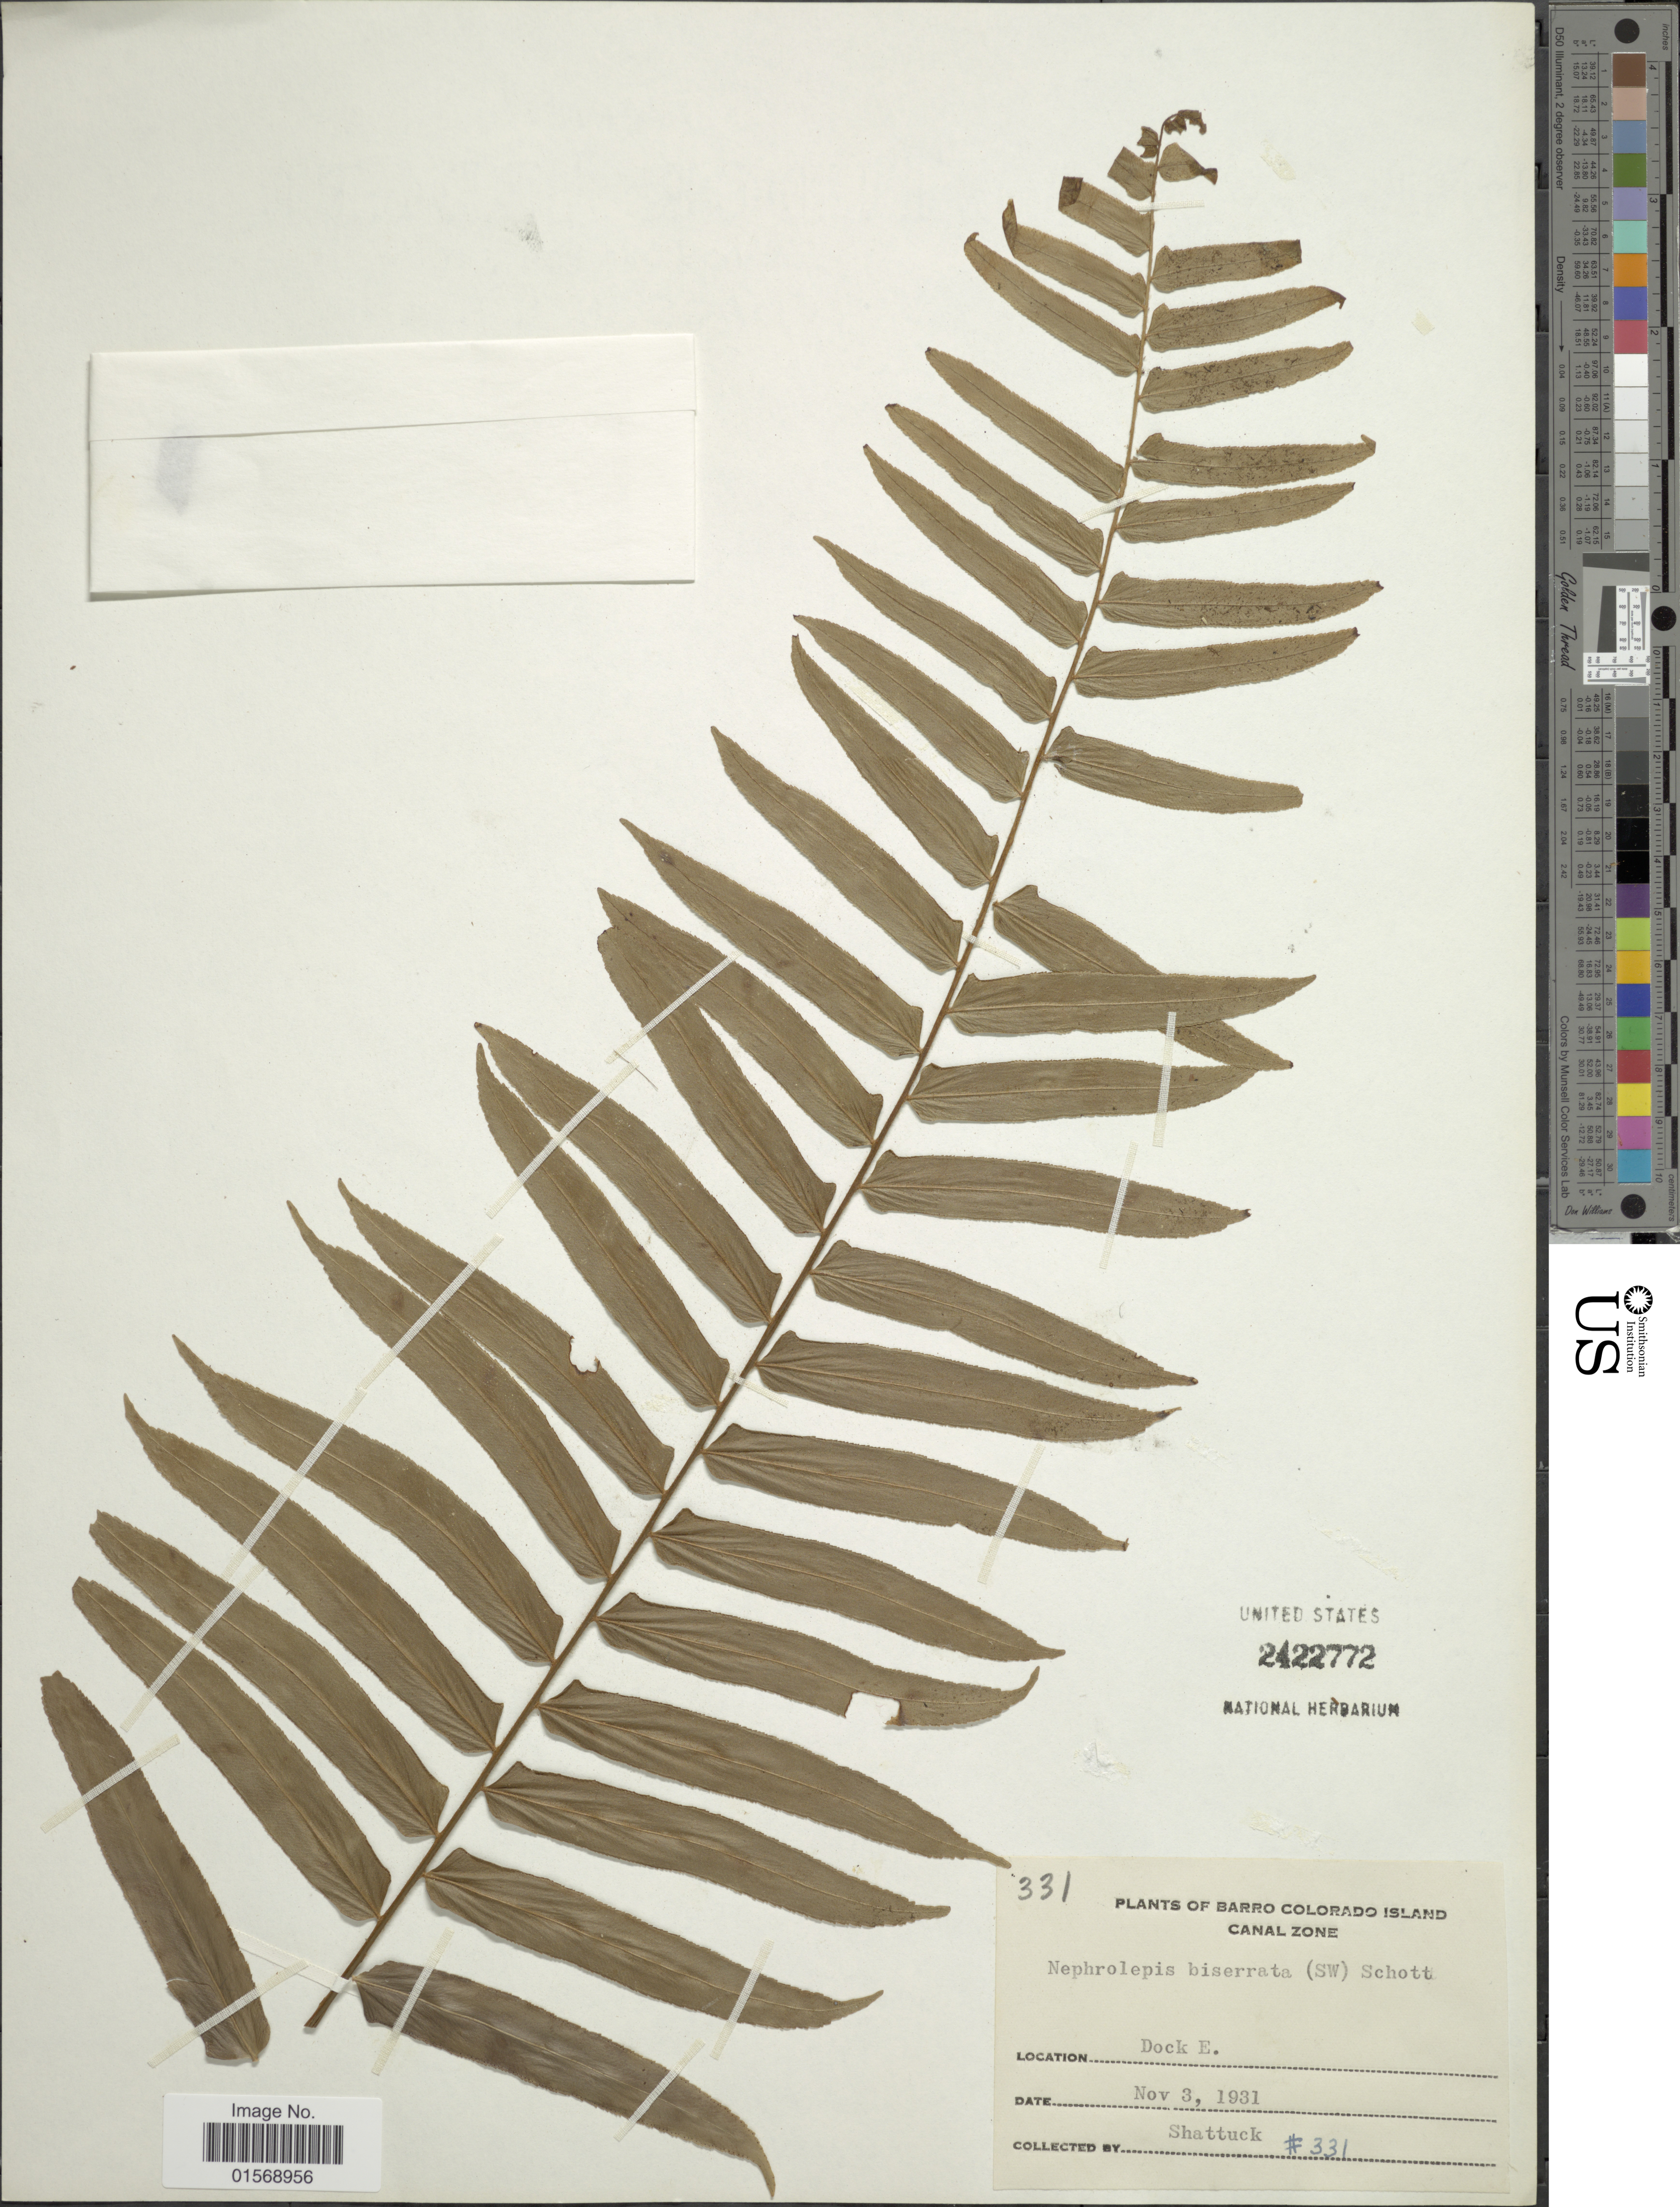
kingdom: Plantae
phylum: Tracheophyta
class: Polypodiopsida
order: Polypodiales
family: Nephrolepidaceae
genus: Nephrolepis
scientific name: Nephrolepis biserrata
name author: (Sw.) Schott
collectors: Shattuck, --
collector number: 331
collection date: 1931-11-03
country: Panama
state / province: Panamá Oeste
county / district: Canal Zone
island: Barro Colorado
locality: Barro Colorado Island, Canal Zone. Dock E.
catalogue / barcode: US 2422772